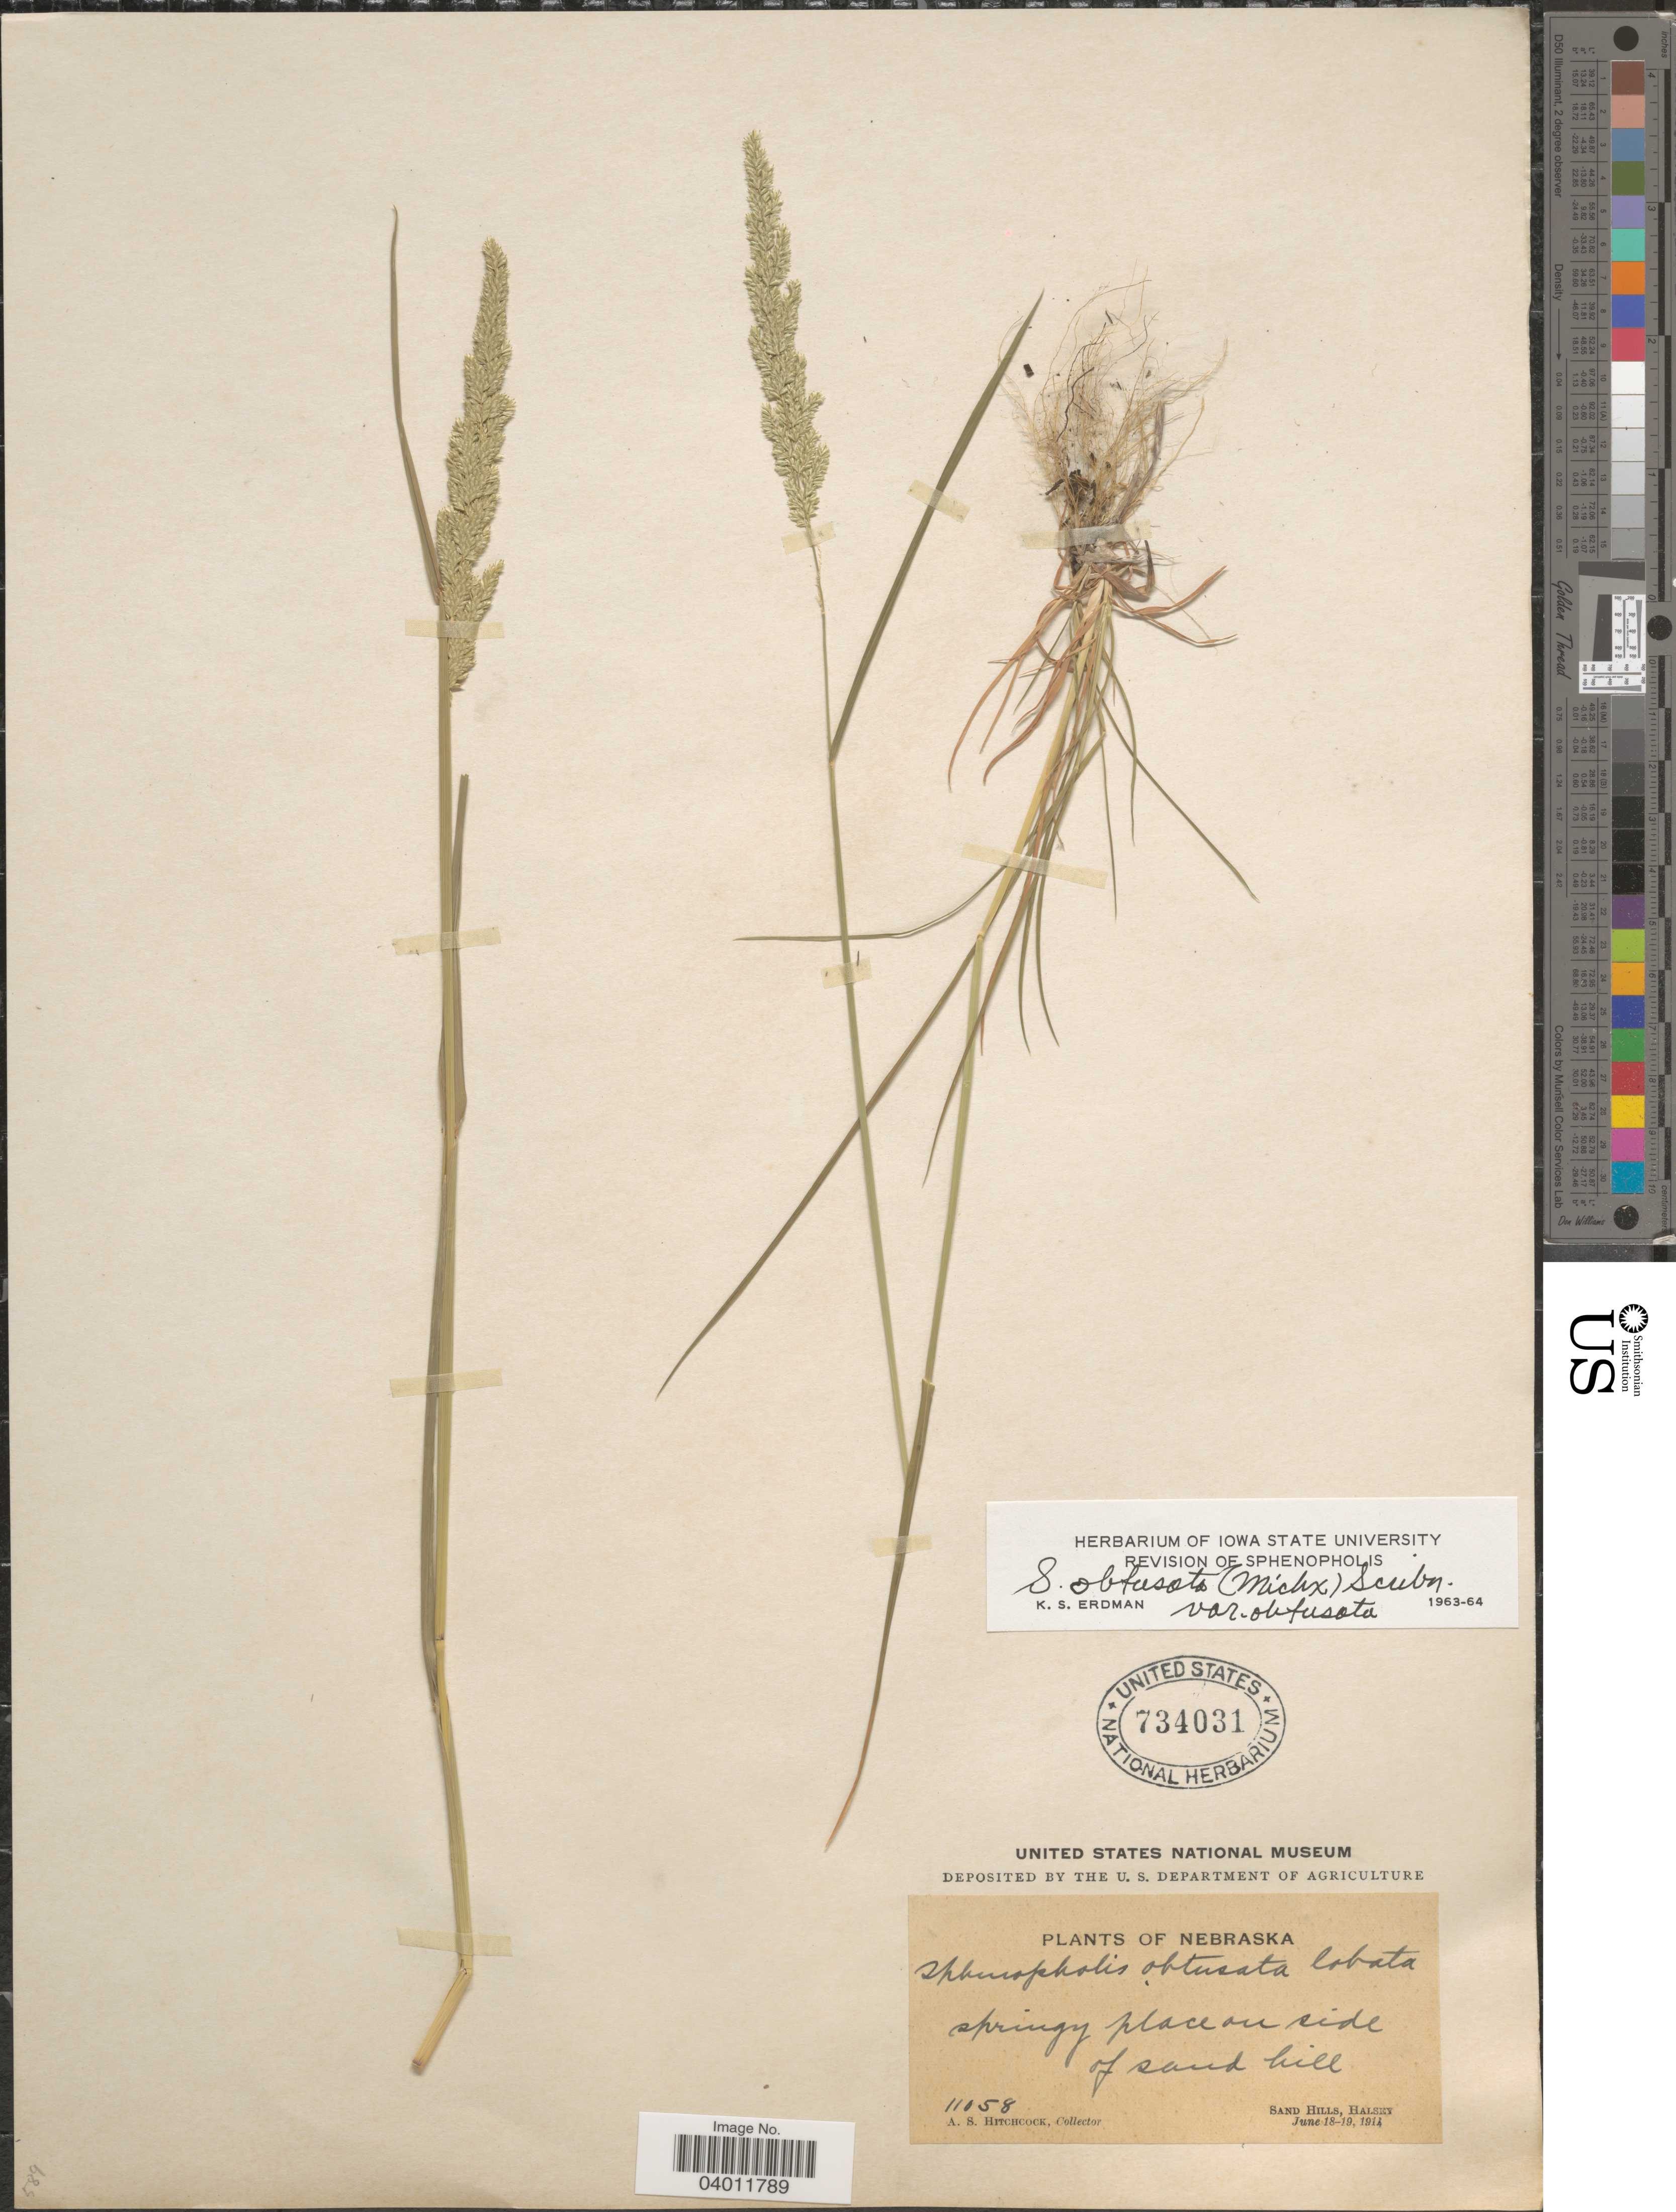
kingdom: Plantae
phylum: Tracheophyta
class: Liliopsida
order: Poales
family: Poaceae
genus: Sphenopholis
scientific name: Sphenopholis obtusata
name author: (Michx.) Scribn.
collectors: A. S. Hitchcock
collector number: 11058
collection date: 1914-06-18/1914-06-19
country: United States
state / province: Nebraska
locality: Springy place on side of sand hill. Sand Hills, Halsey.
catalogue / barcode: US 734031